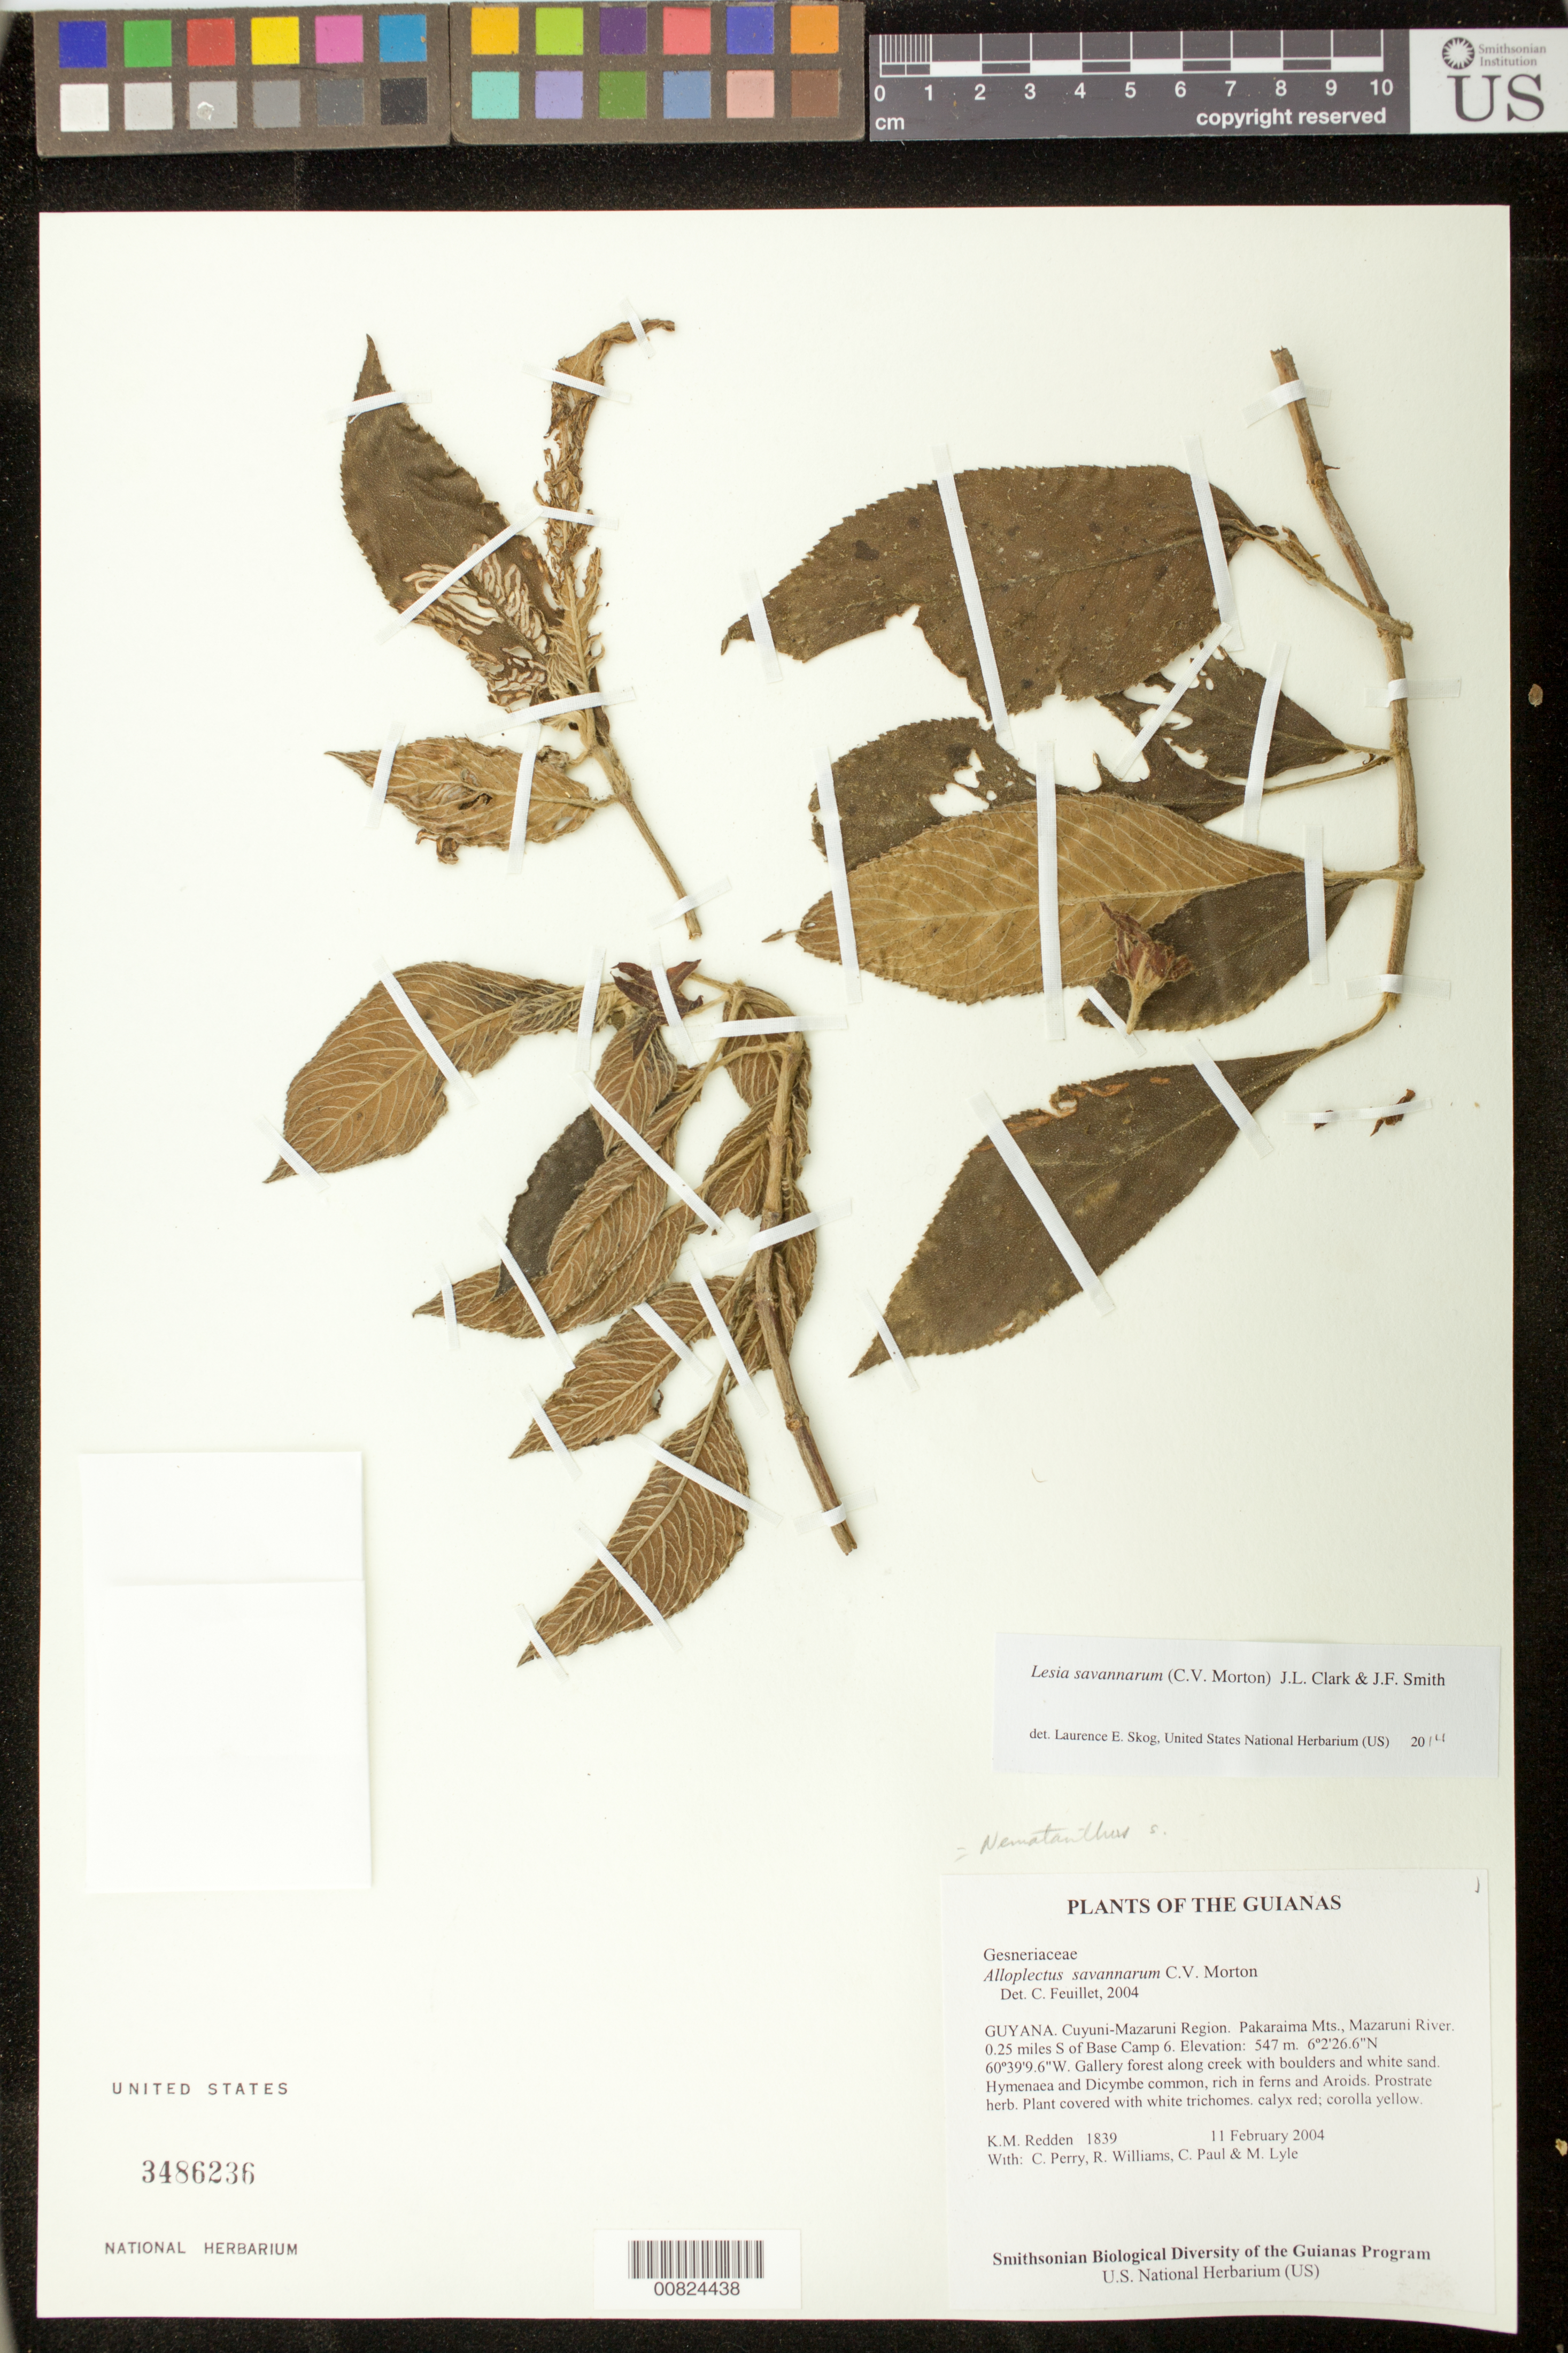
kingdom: Plantae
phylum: Tracheophyta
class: Magnoliopsida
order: Lamiales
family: Gesneriaceae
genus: Lesia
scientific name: Lesia savannarum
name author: (C.V. Morton) J.L. Clark & J.F. Sm.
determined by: Skog, Laurence E.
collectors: K. M. Redden & et al.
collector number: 1839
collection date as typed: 11 Feb 2004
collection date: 2004-02-11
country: Guyana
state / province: Cuyuni-Mazaruni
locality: Pakaraima Mts., Mazaruni River. 0.25 miles S of Base Camp 6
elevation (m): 547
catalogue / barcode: US 3486236